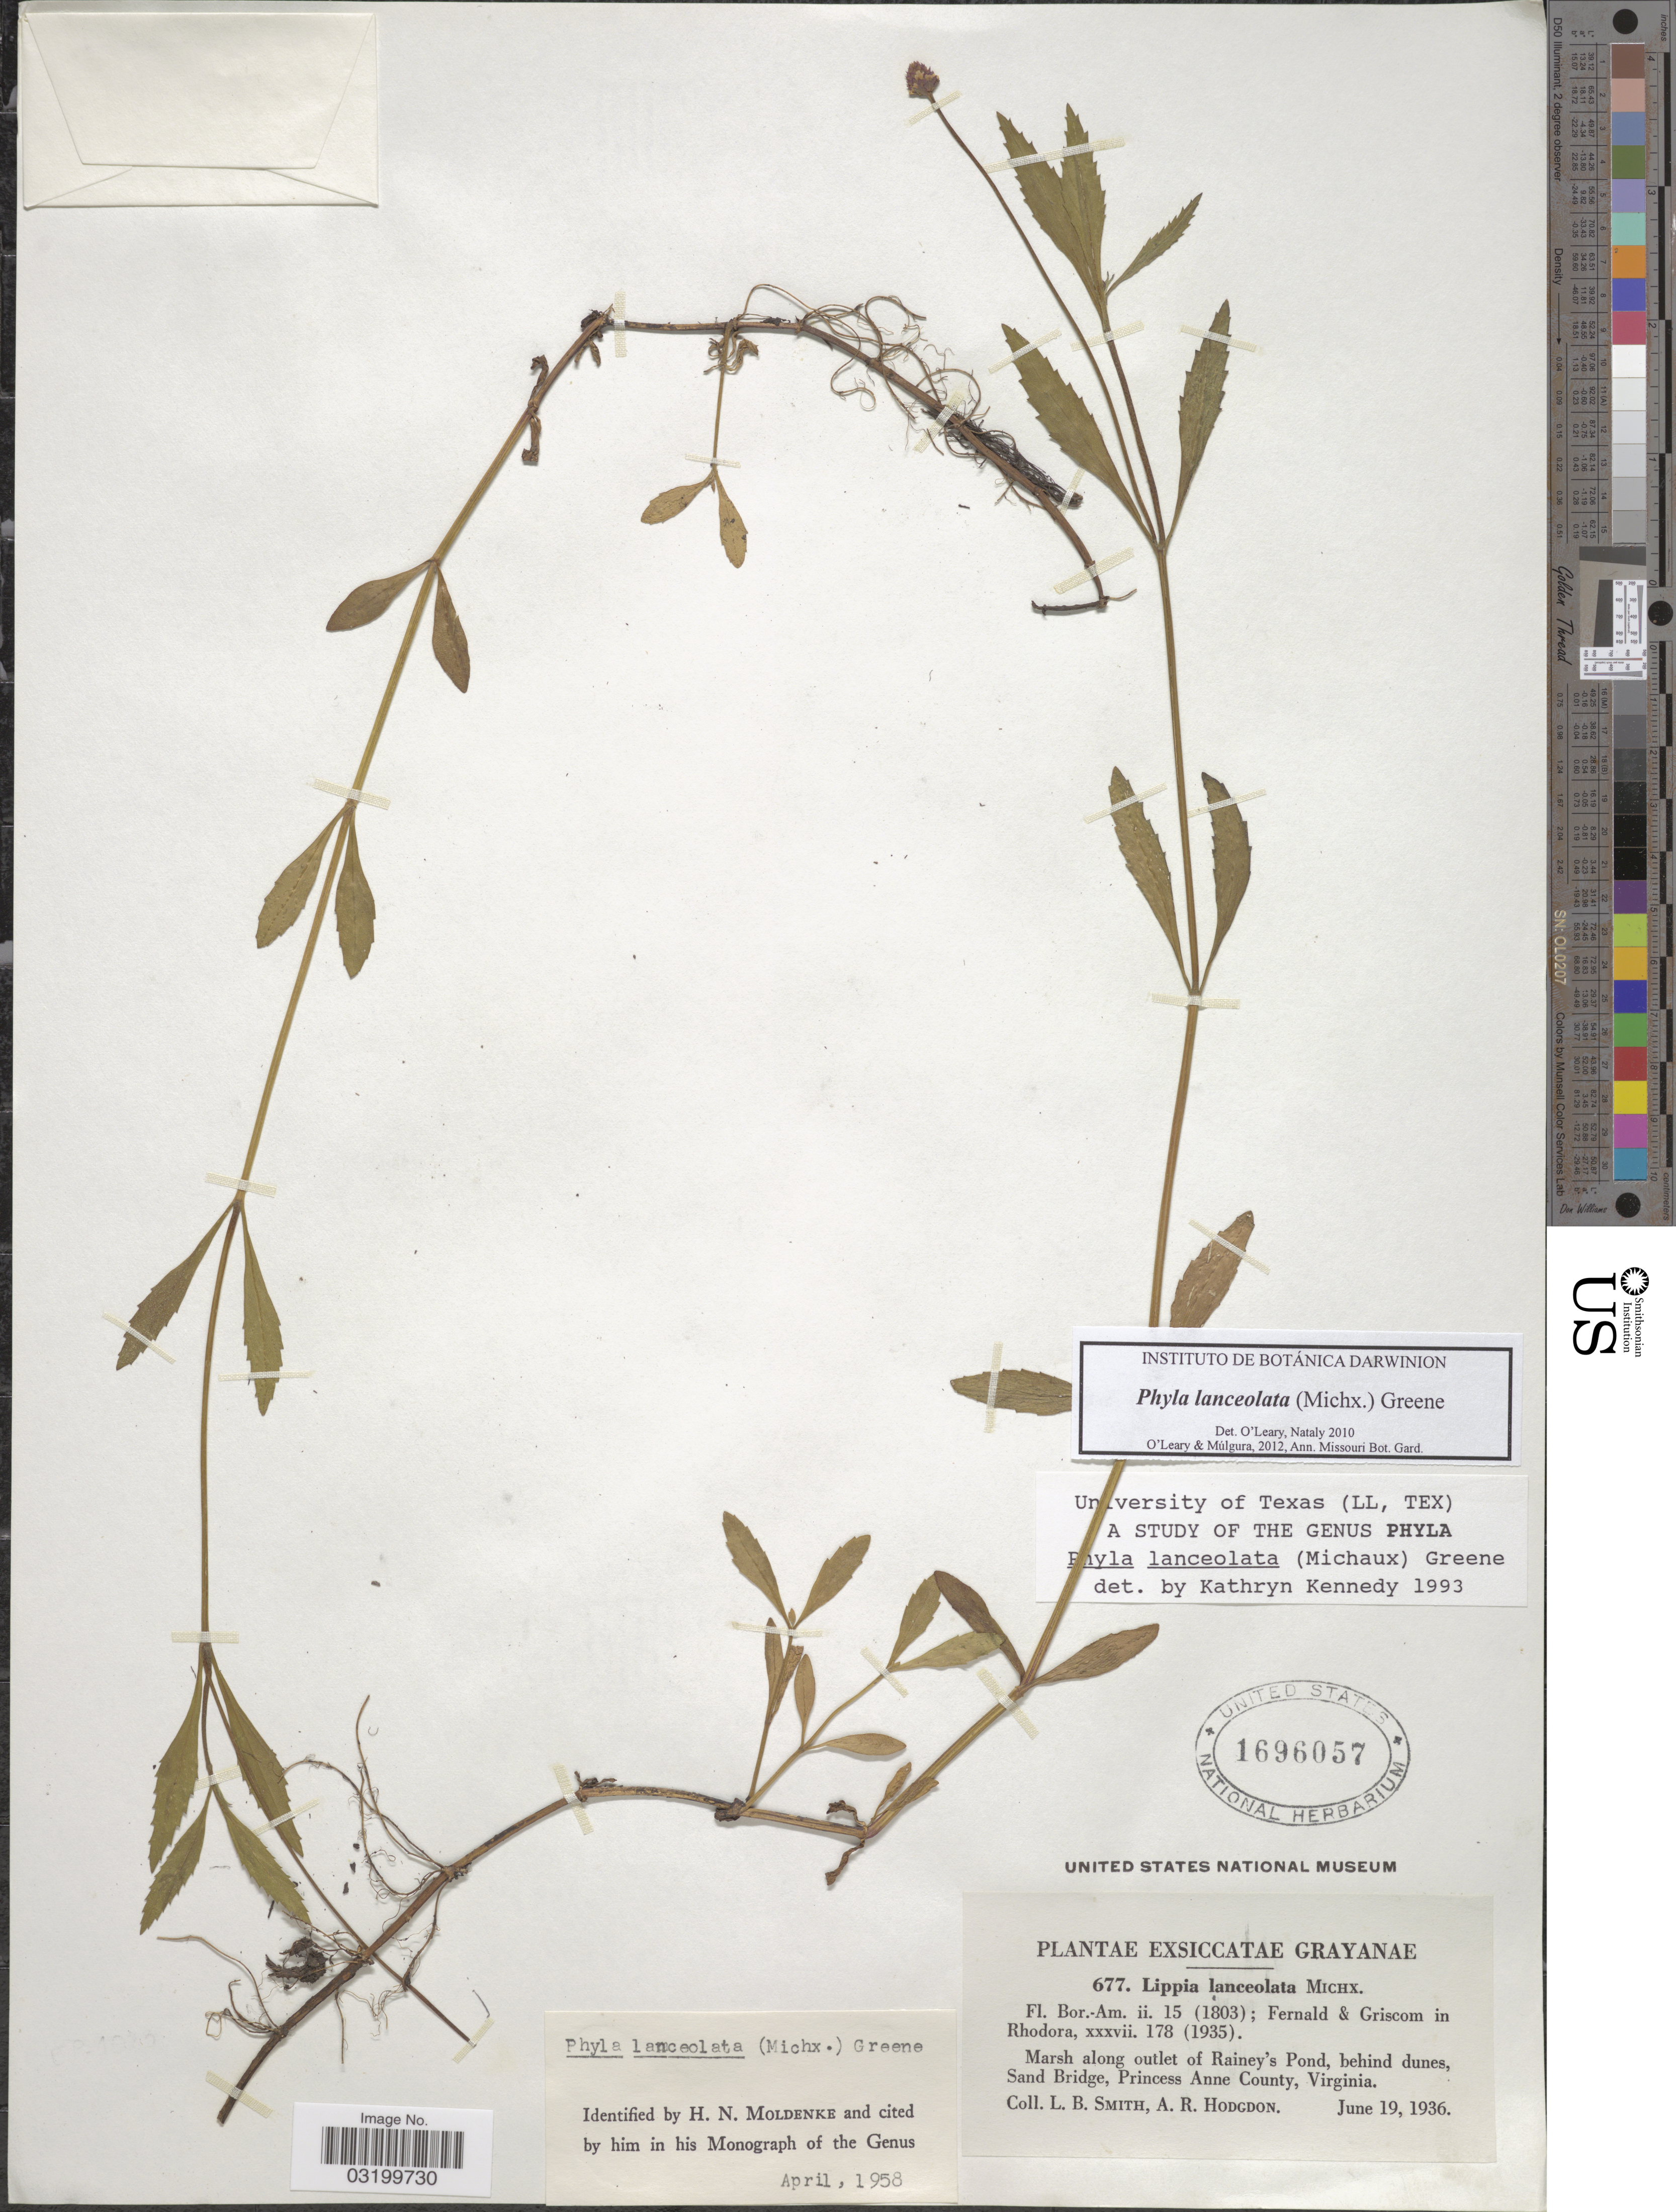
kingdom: Plantae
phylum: Tracheophyta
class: Magnoliopsida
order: Lamiales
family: Verbenaceae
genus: Phyla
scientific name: Phyla lanceolata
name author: (Michx.) Greene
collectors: L. Smith & A. R. Hodgdon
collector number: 677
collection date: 1936-06-19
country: United States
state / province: Virginia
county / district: City of Virginia Beach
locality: Marsh along outlet of Rainey's Pond, behind dunes, Sand Bridge, Princess Anne County (= historic county name).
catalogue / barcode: US 1696057